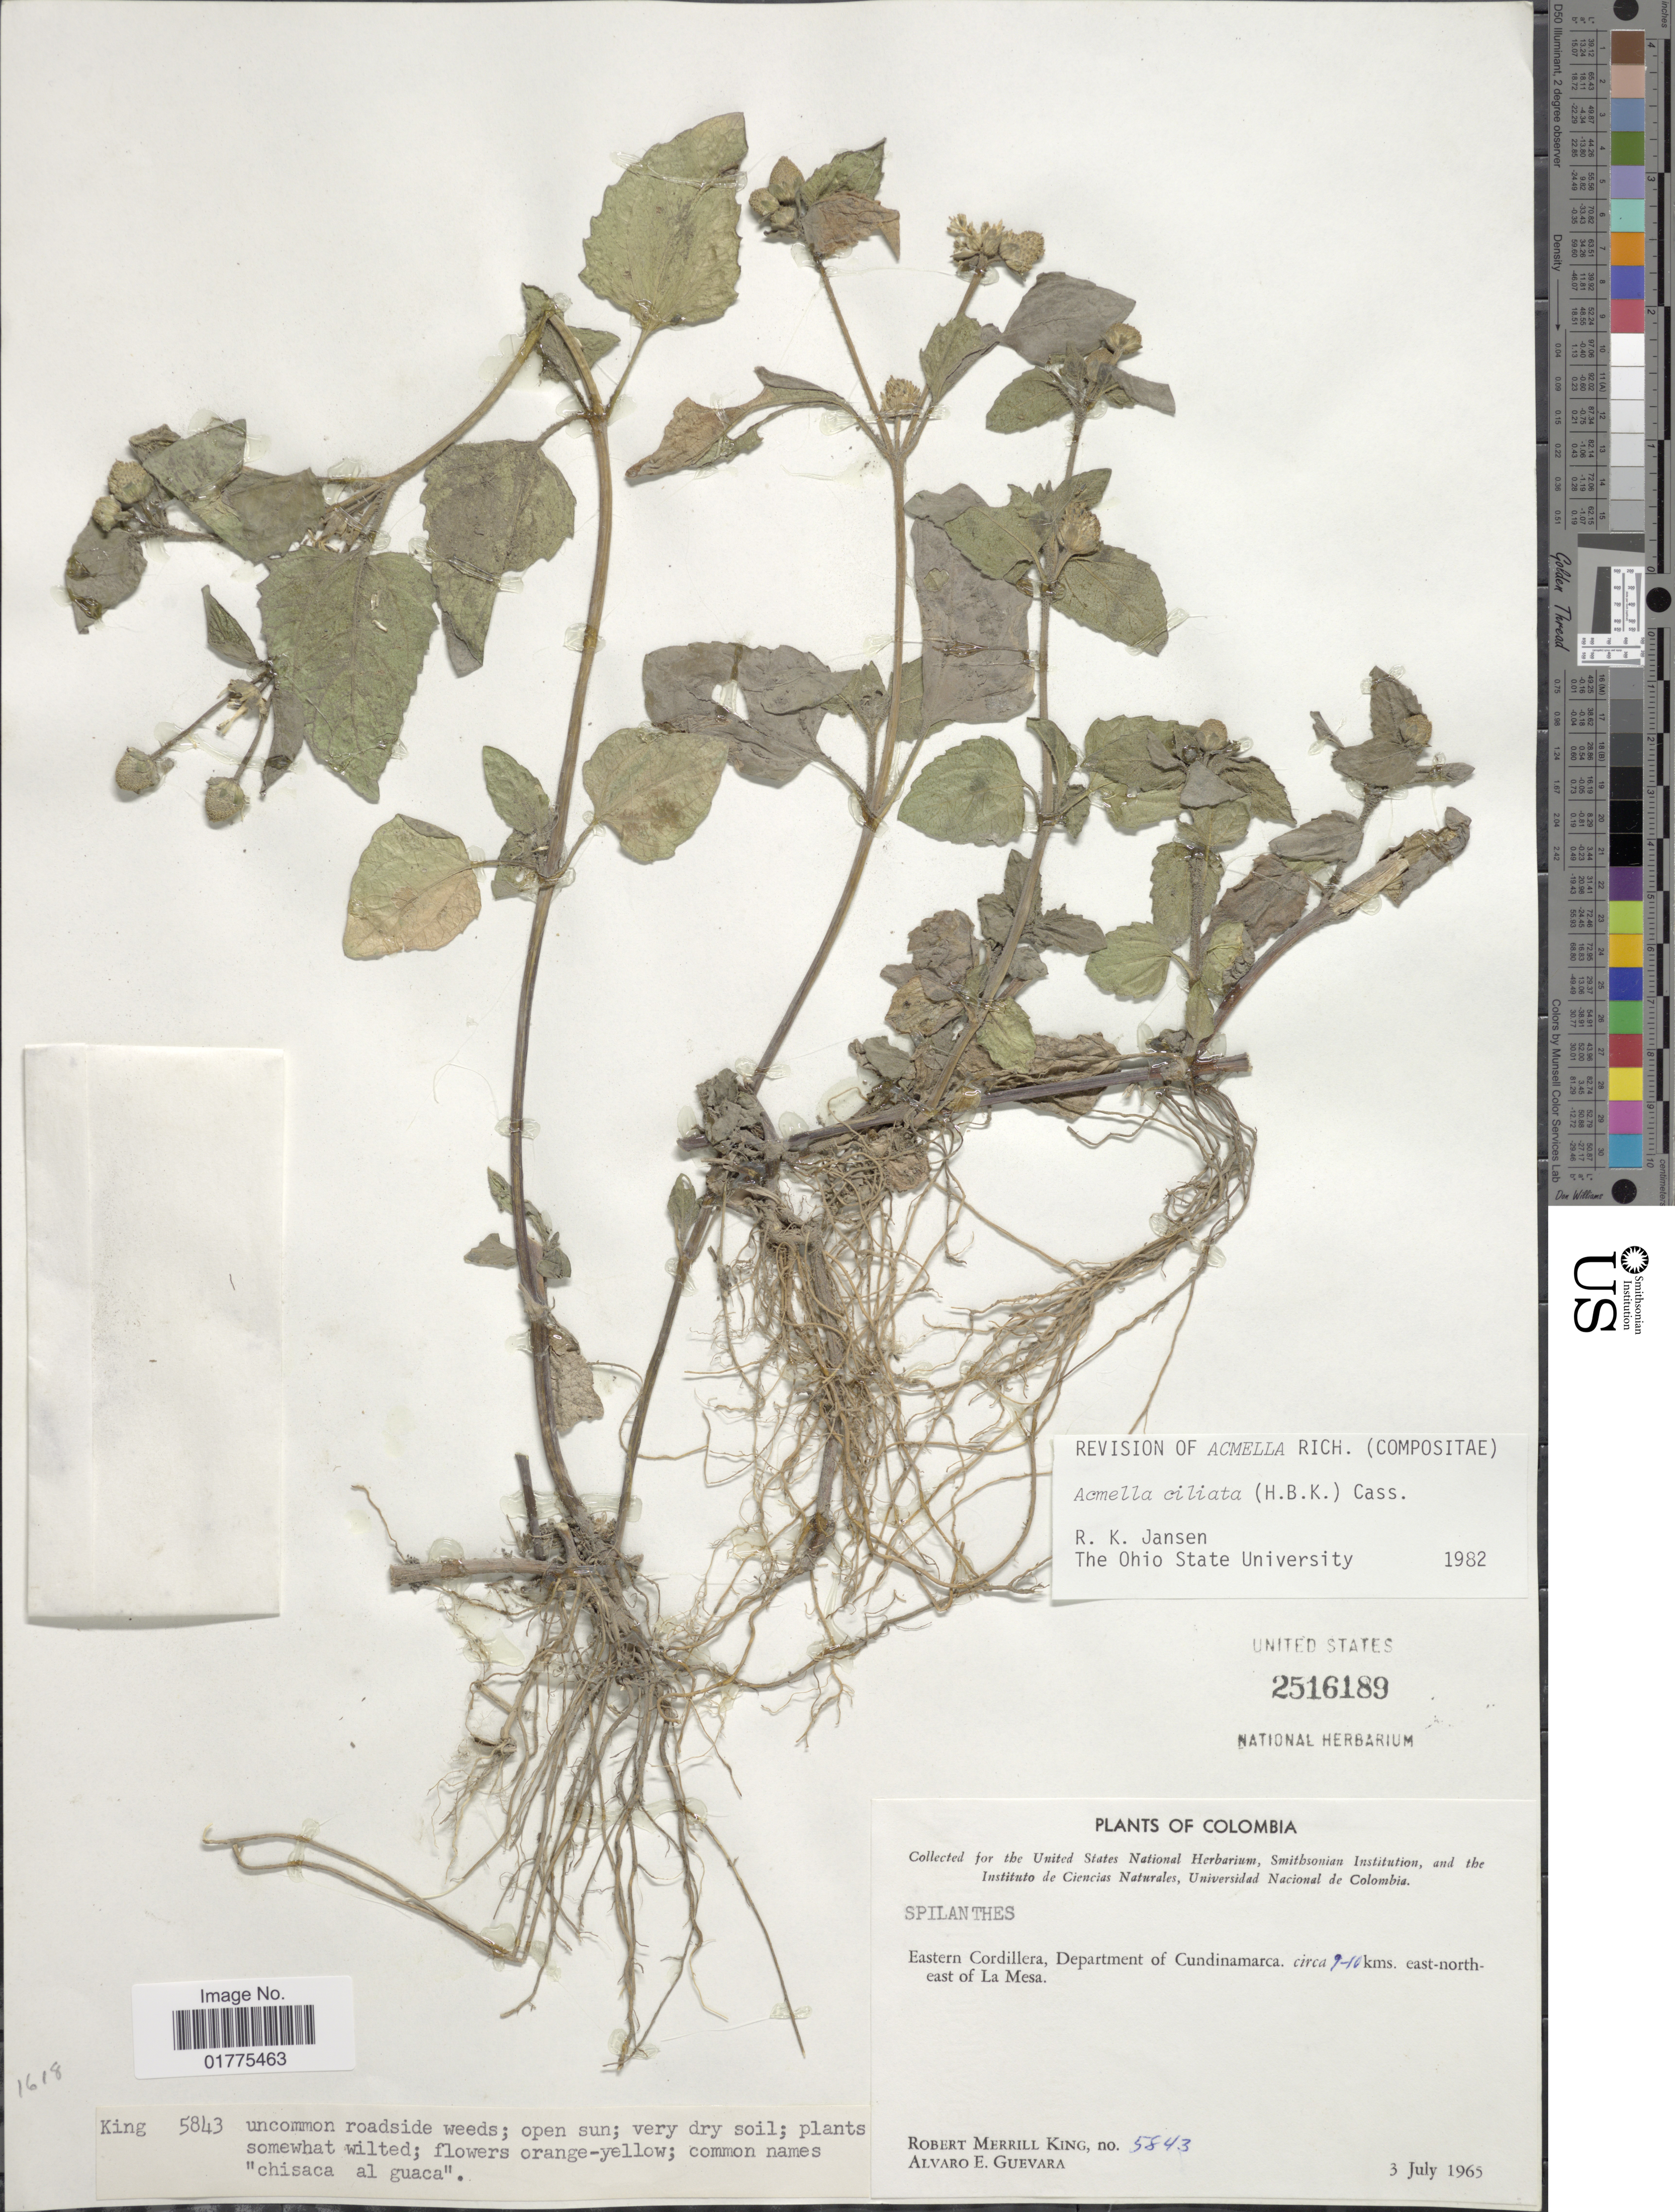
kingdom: Plantae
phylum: Tracheophyta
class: Magnoliopsida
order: Asterales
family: Asteraceae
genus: Acmella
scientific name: Acmella ciliata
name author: (Kunth) Cass.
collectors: R. M. King & A. E. Guevara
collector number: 5843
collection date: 1965-07-03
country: Colombia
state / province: Cundinamarca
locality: Eastern Cordillera, circa 9-10 km. east-northeast of La Mesa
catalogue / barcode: US 2516189